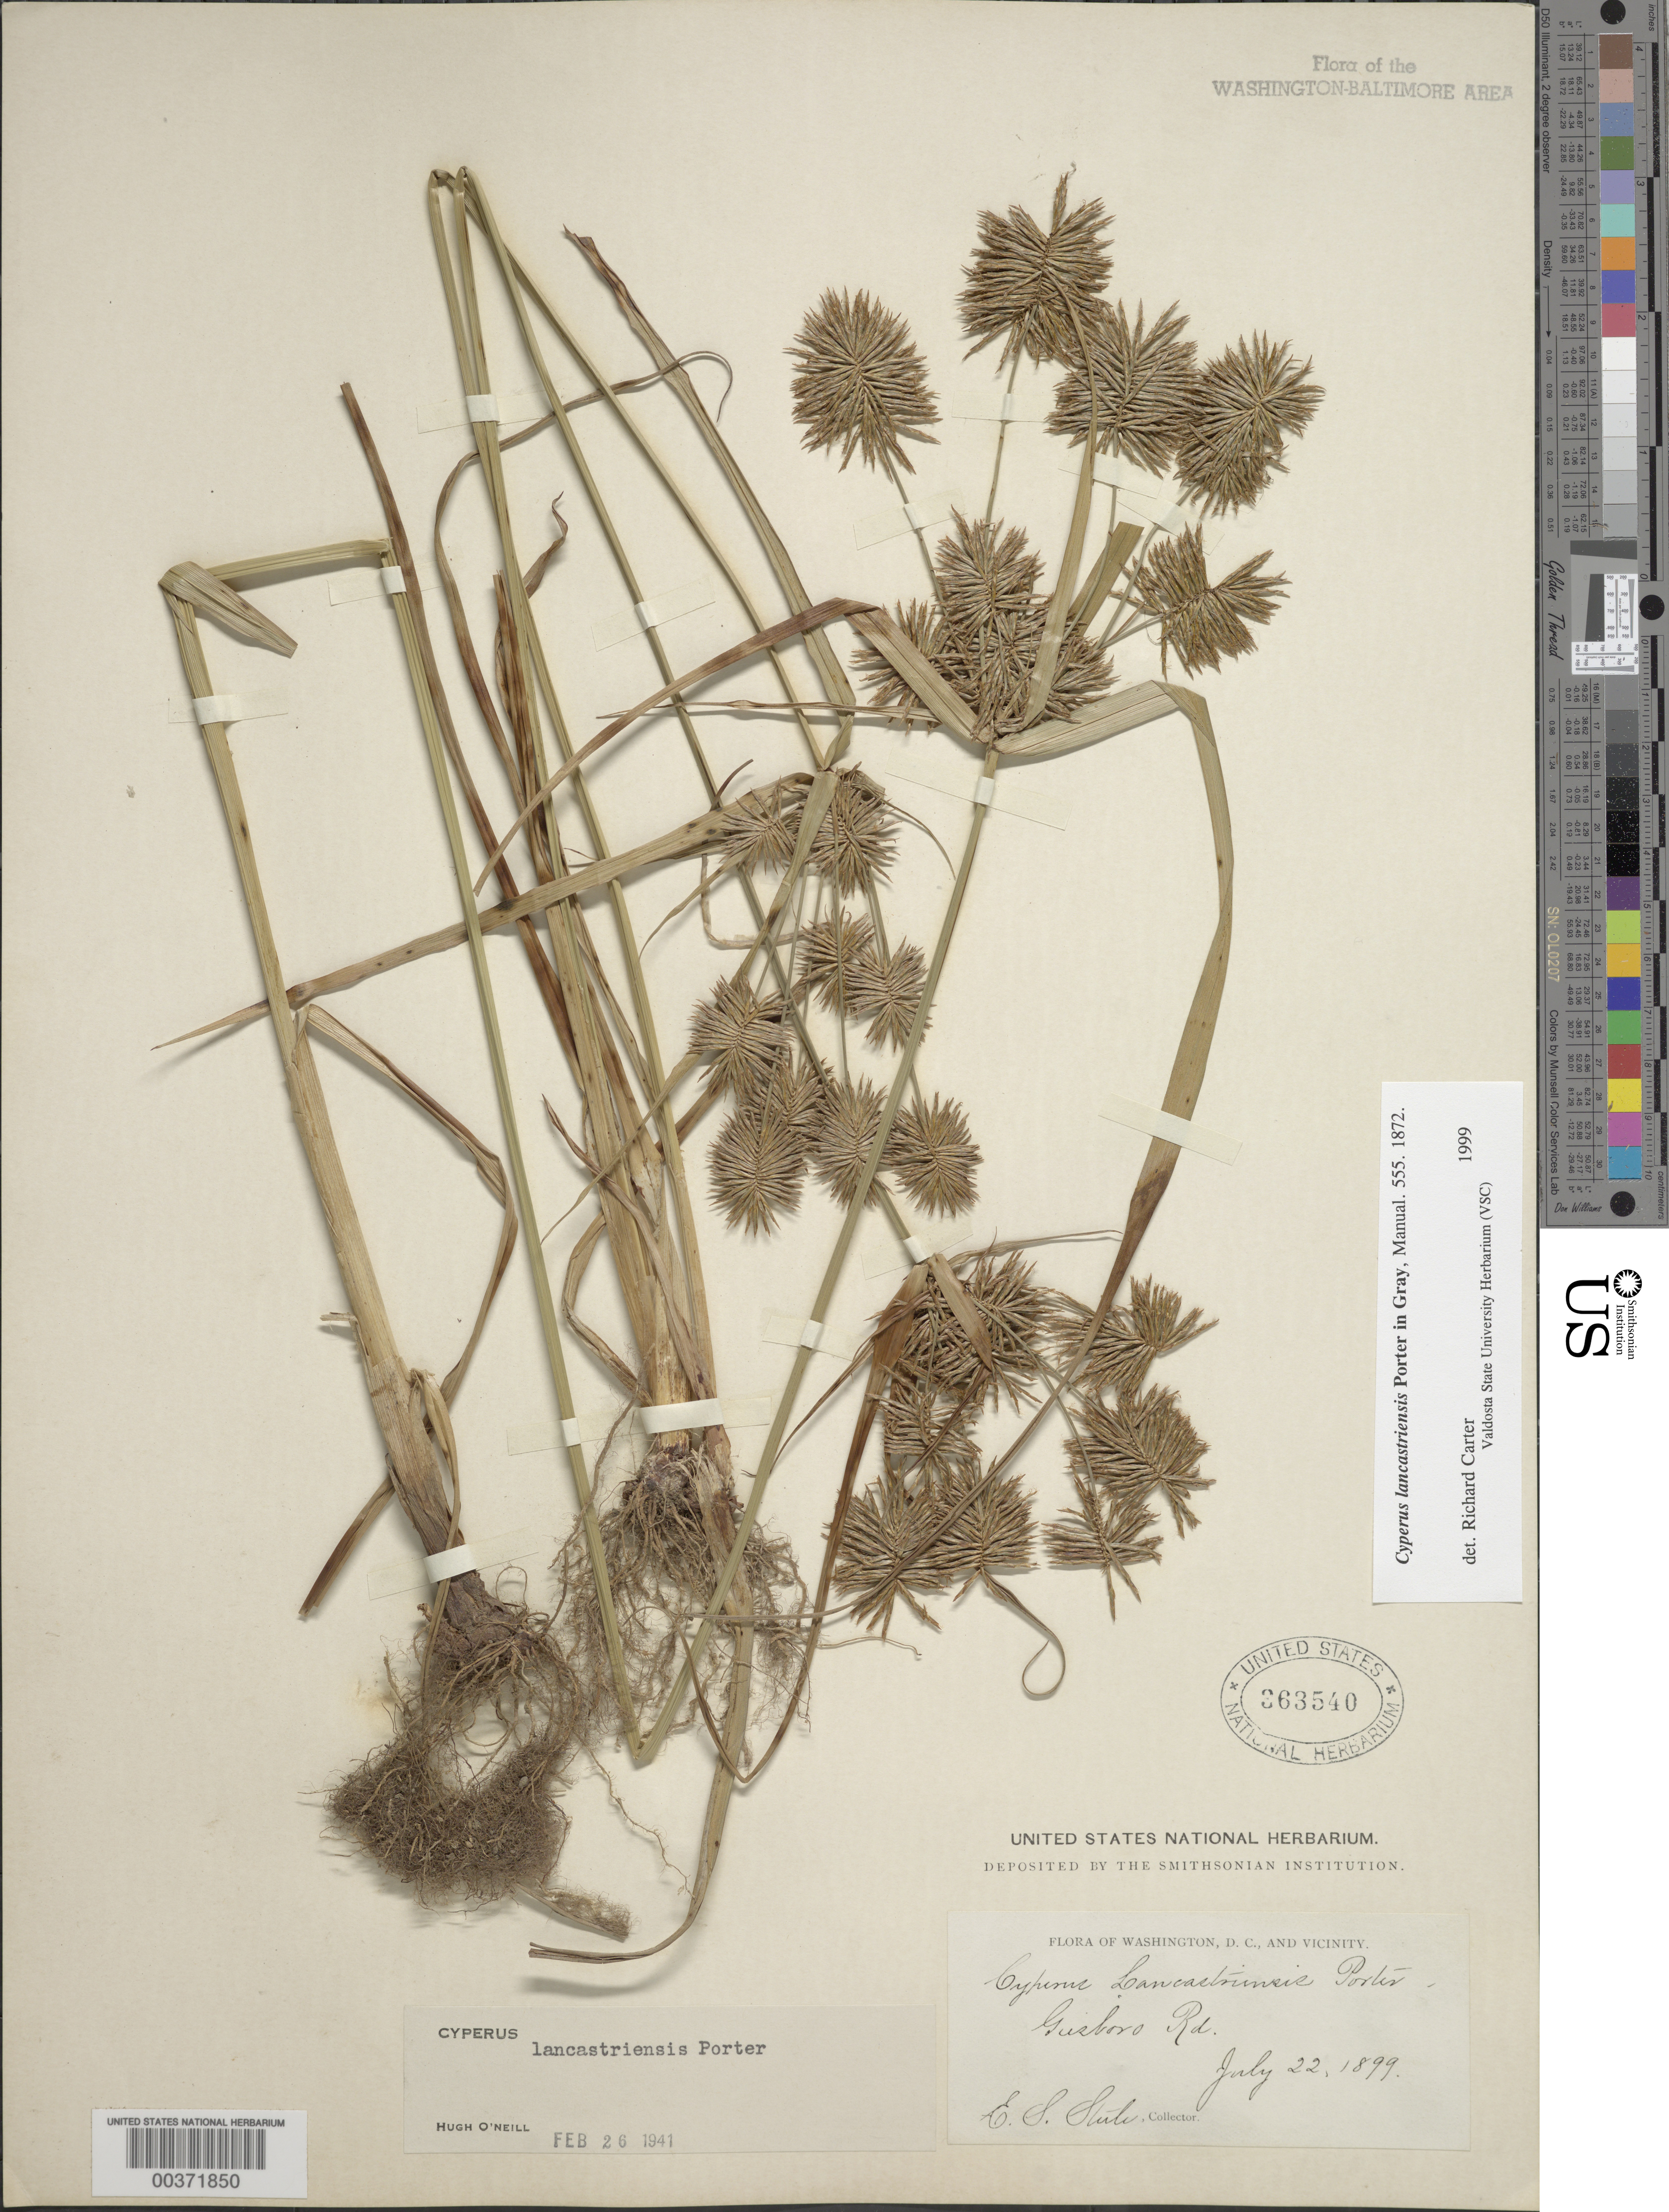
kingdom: Plantae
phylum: Tracheophyta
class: Liliopsida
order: Poales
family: Cyperaceae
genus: Cyperus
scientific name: Cyperus lancastriensis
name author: Porter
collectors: E. Steele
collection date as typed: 22 Jul 1899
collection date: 1899-07-22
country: United States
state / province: District of Columbia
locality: Giesboro Road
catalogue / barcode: US 363540